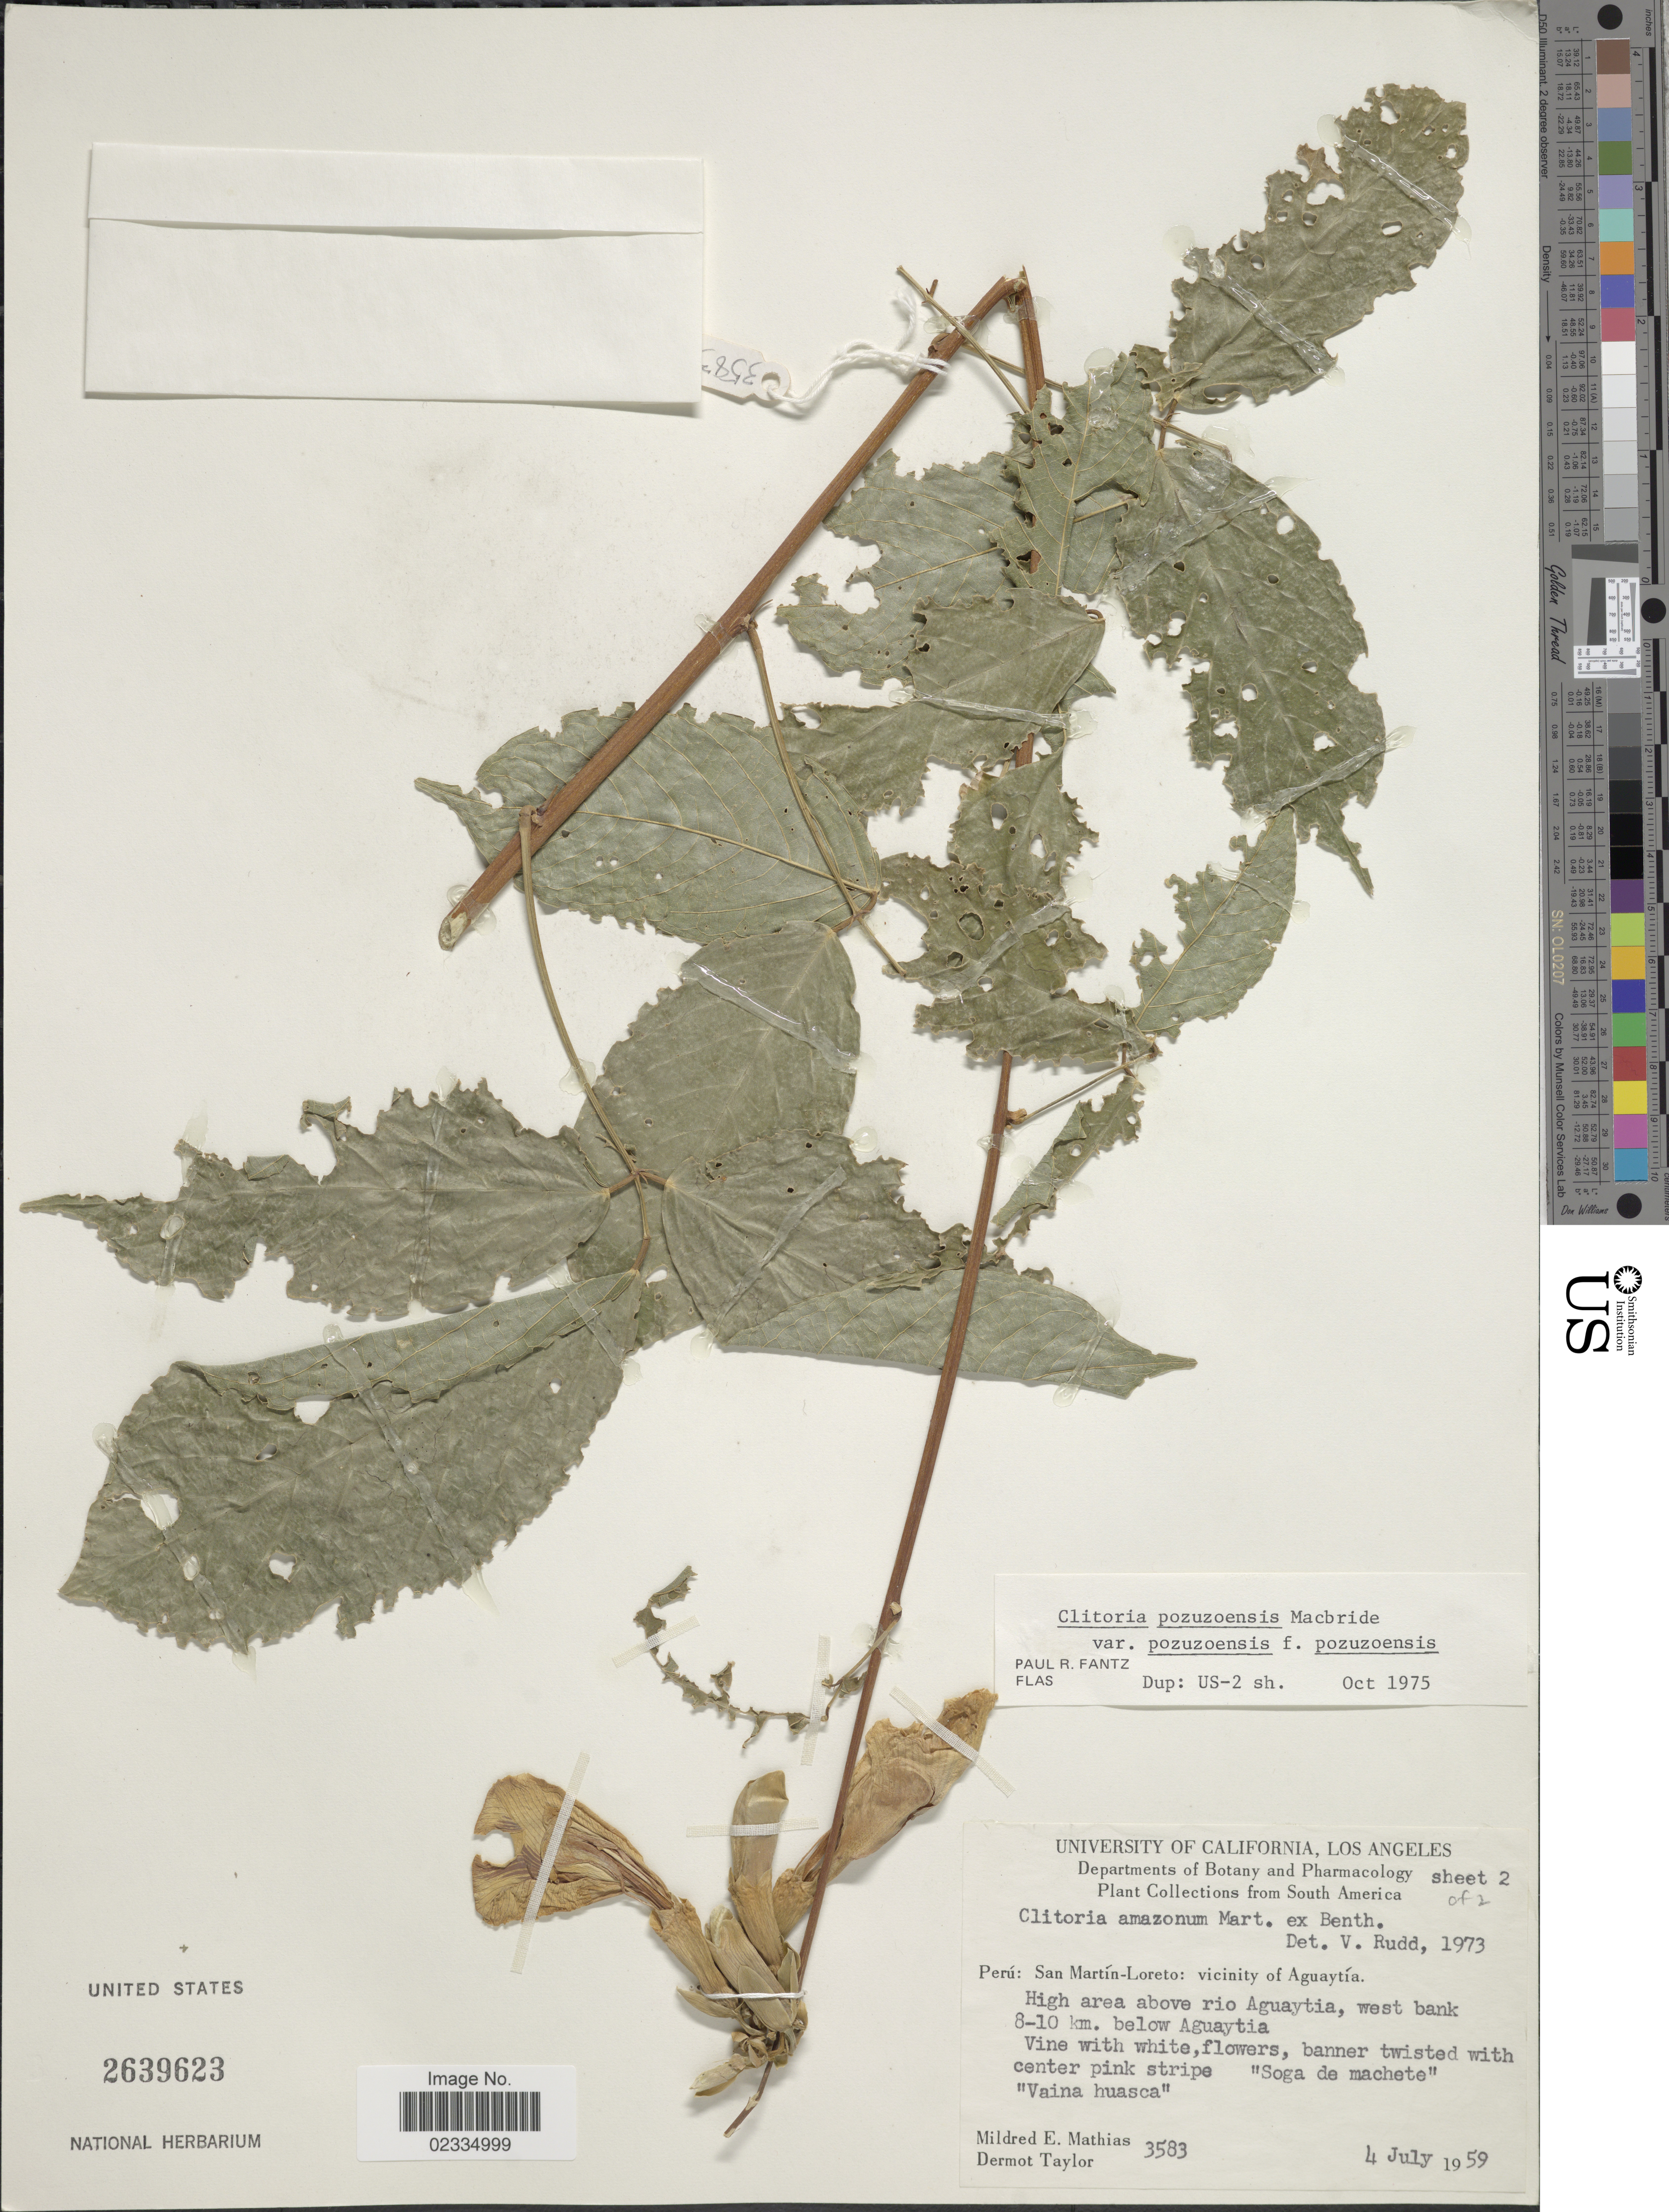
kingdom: Plantae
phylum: Tracheophyta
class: Magnoliopsida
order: Fabales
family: Fabaceae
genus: Clitoria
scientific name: Clitoria pozuzoensis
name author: J.F. Macbr.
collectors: M. E. Mathias & D. Taylor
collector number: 3583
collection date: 1959-07-04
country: Peru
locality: San Martin-Loreto: vicinity of Aguaytia. High area above rio Aguaytia, west bank 8-10 km. below Aguaytia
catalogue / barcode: US 2639623